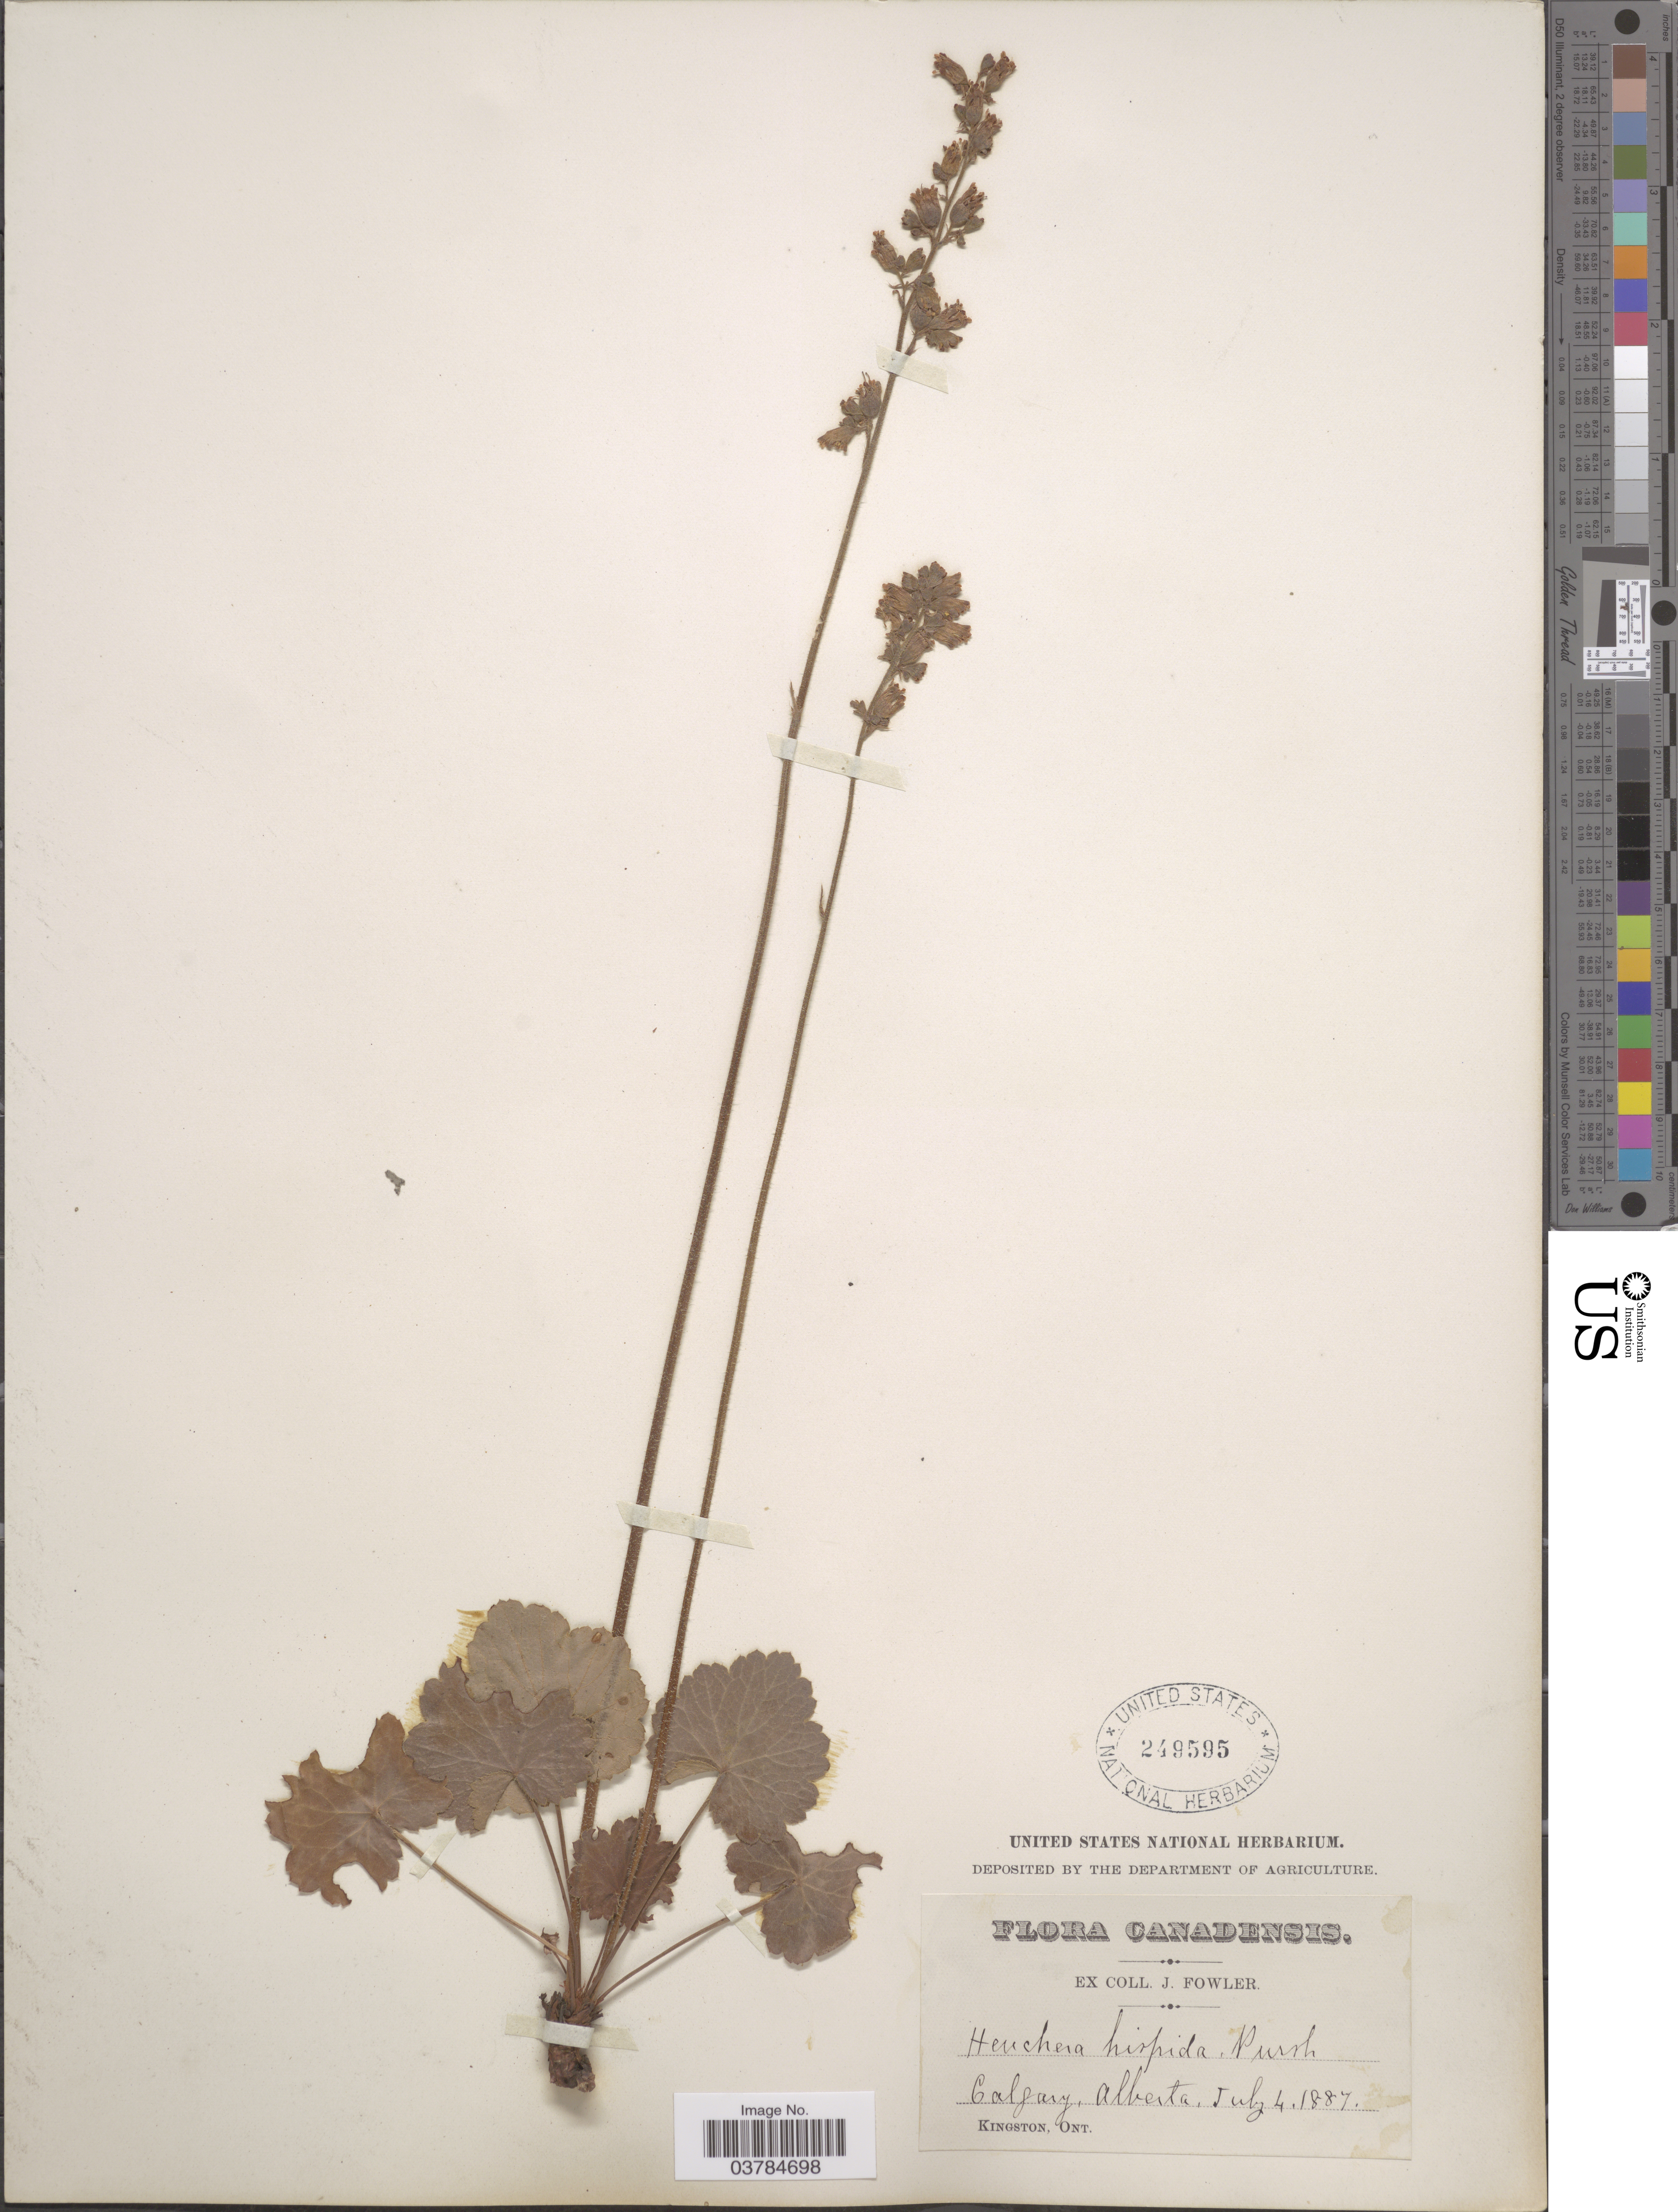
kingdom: Plantae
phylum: Tracheophyta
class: Magnoliopsida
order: Saxifragales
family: Saxifragaceae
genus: Heuchera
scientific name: Heuchera hispida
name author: Pursh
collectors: J. Fowler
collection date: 1887-07-04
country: Canada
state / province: Ontario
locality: Calgary.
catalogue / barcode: US 249595